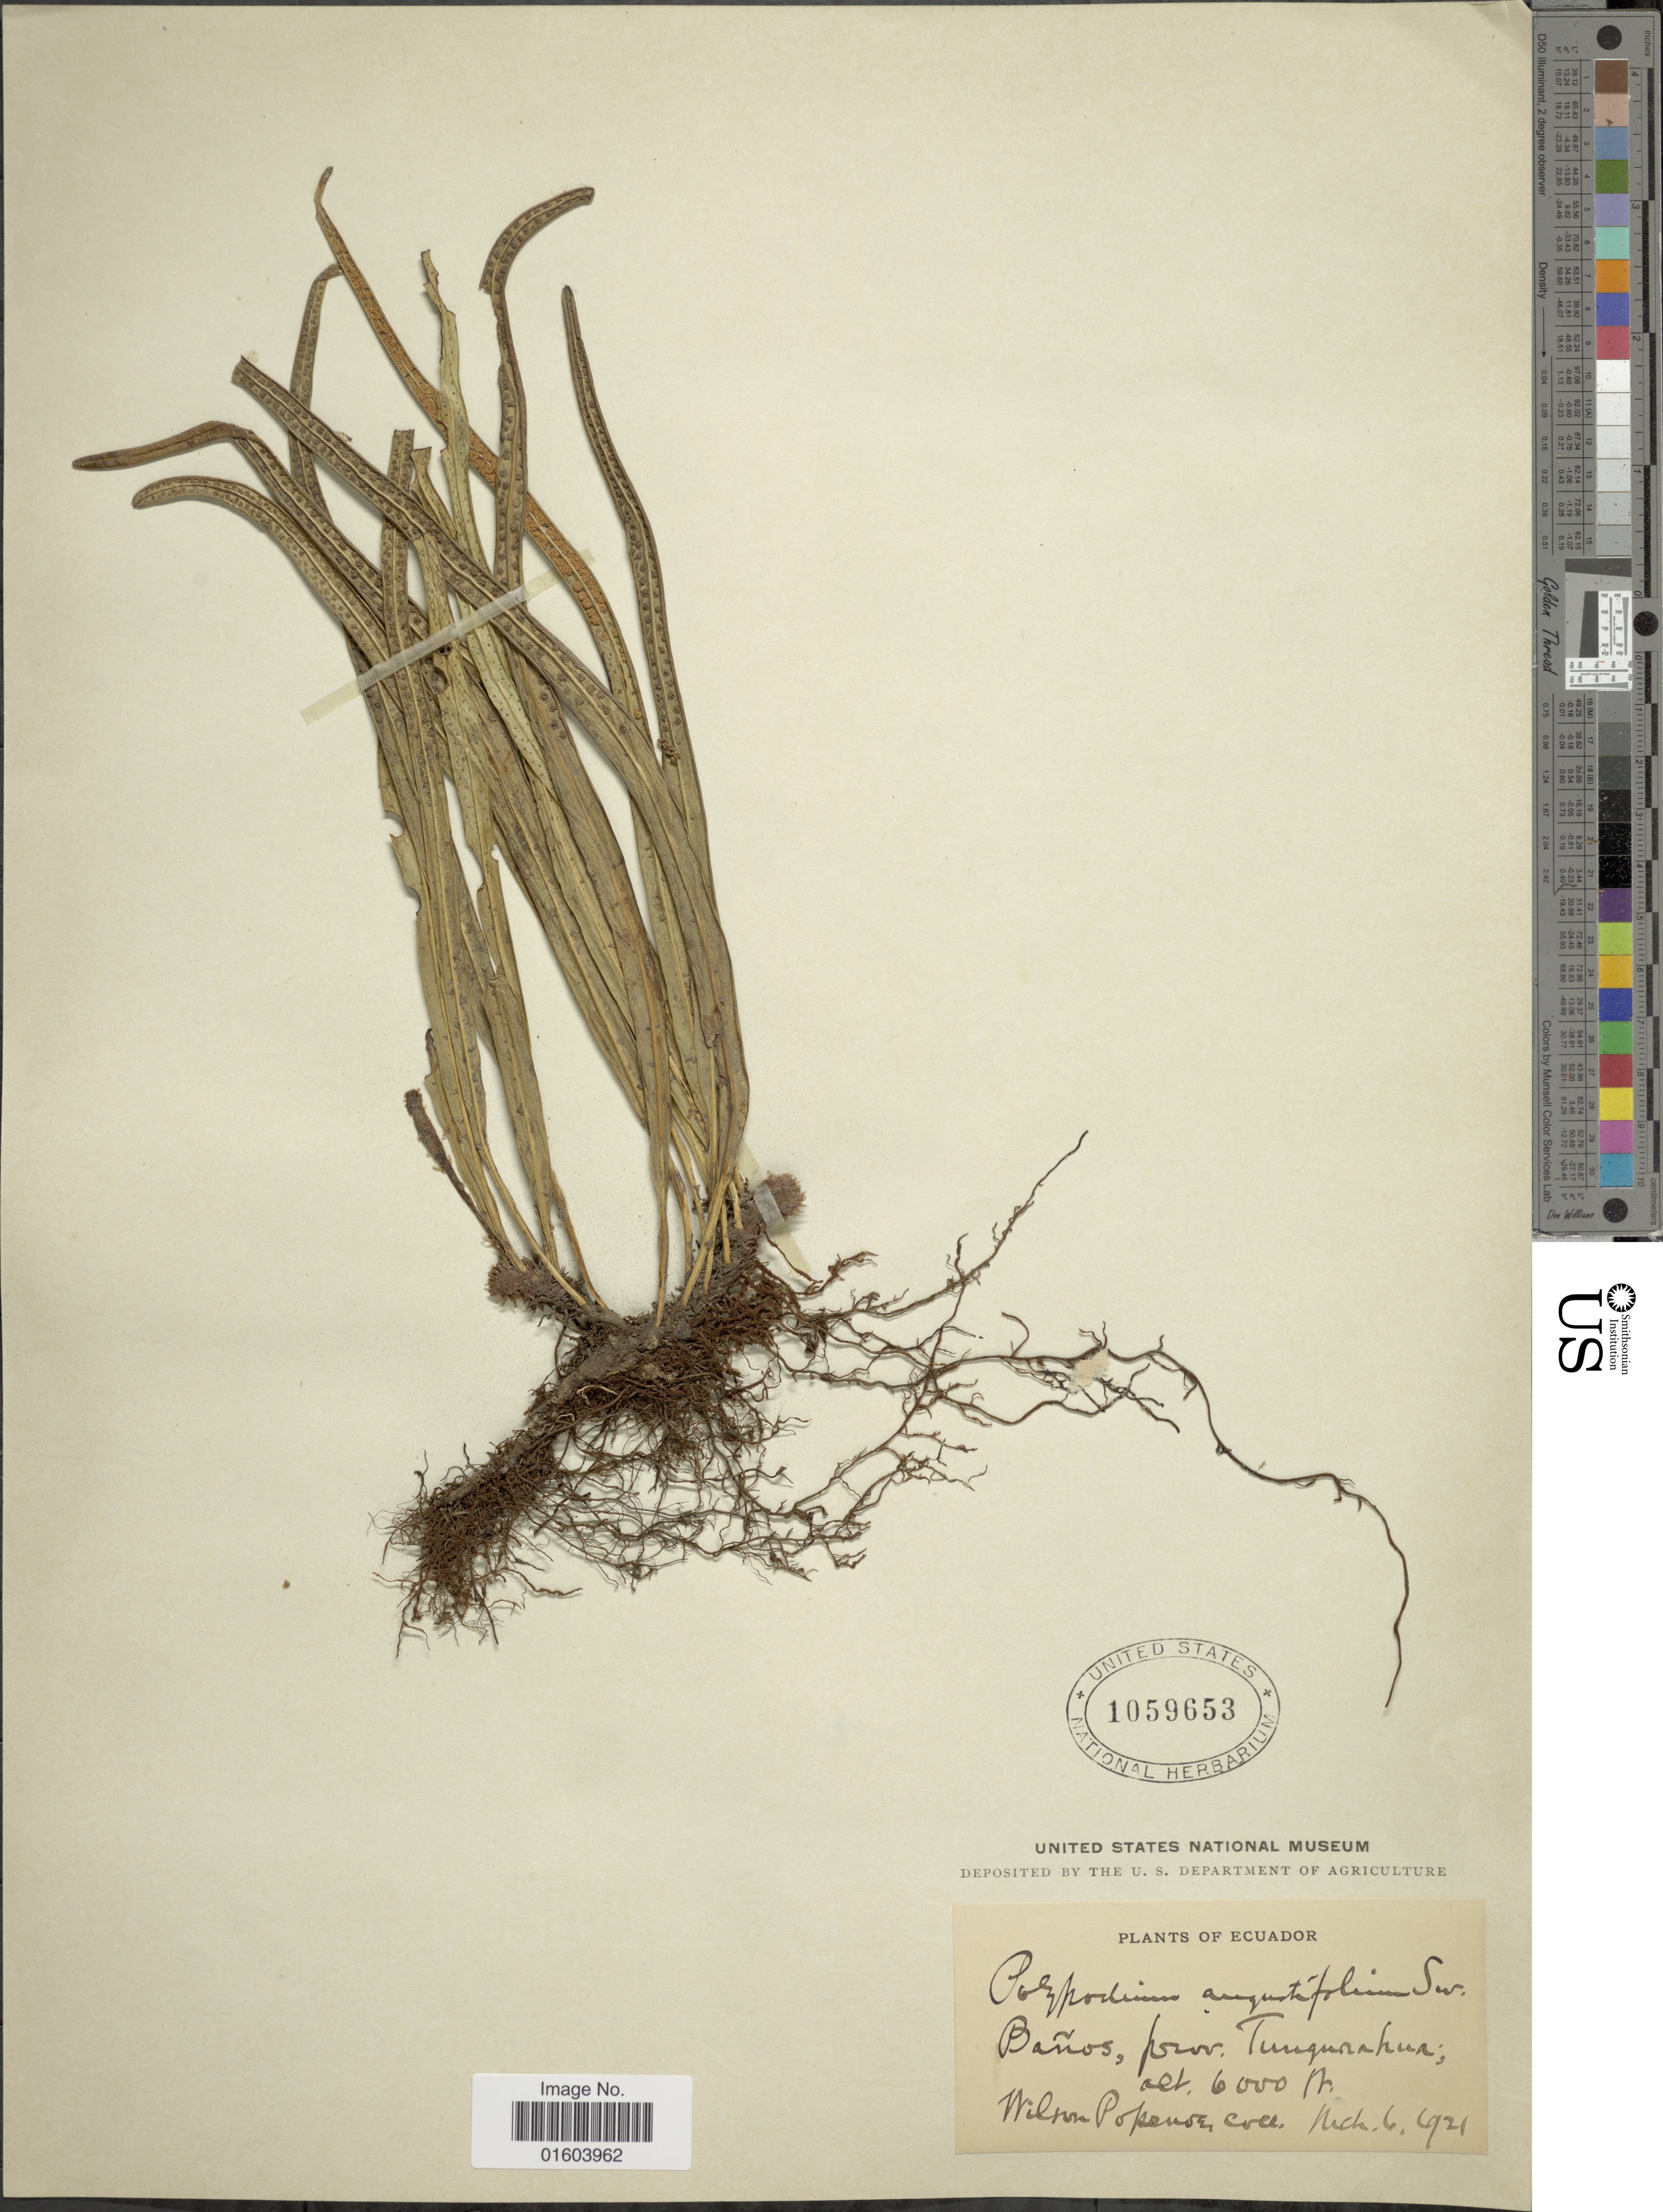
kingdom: Plantae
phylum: Tracheophyta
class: Polypodiopsida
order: Polypodiales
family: Polypodiaceae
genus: Campyloneurum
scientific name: Campyloneurum angustifolium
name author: (Sw.) Fée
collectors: W. Popenoe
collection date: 1921-03-06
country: Ecuador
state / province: Tungurahua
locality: Banos, prov. Tungurahua.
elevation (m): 6000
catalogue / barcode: US 1059653